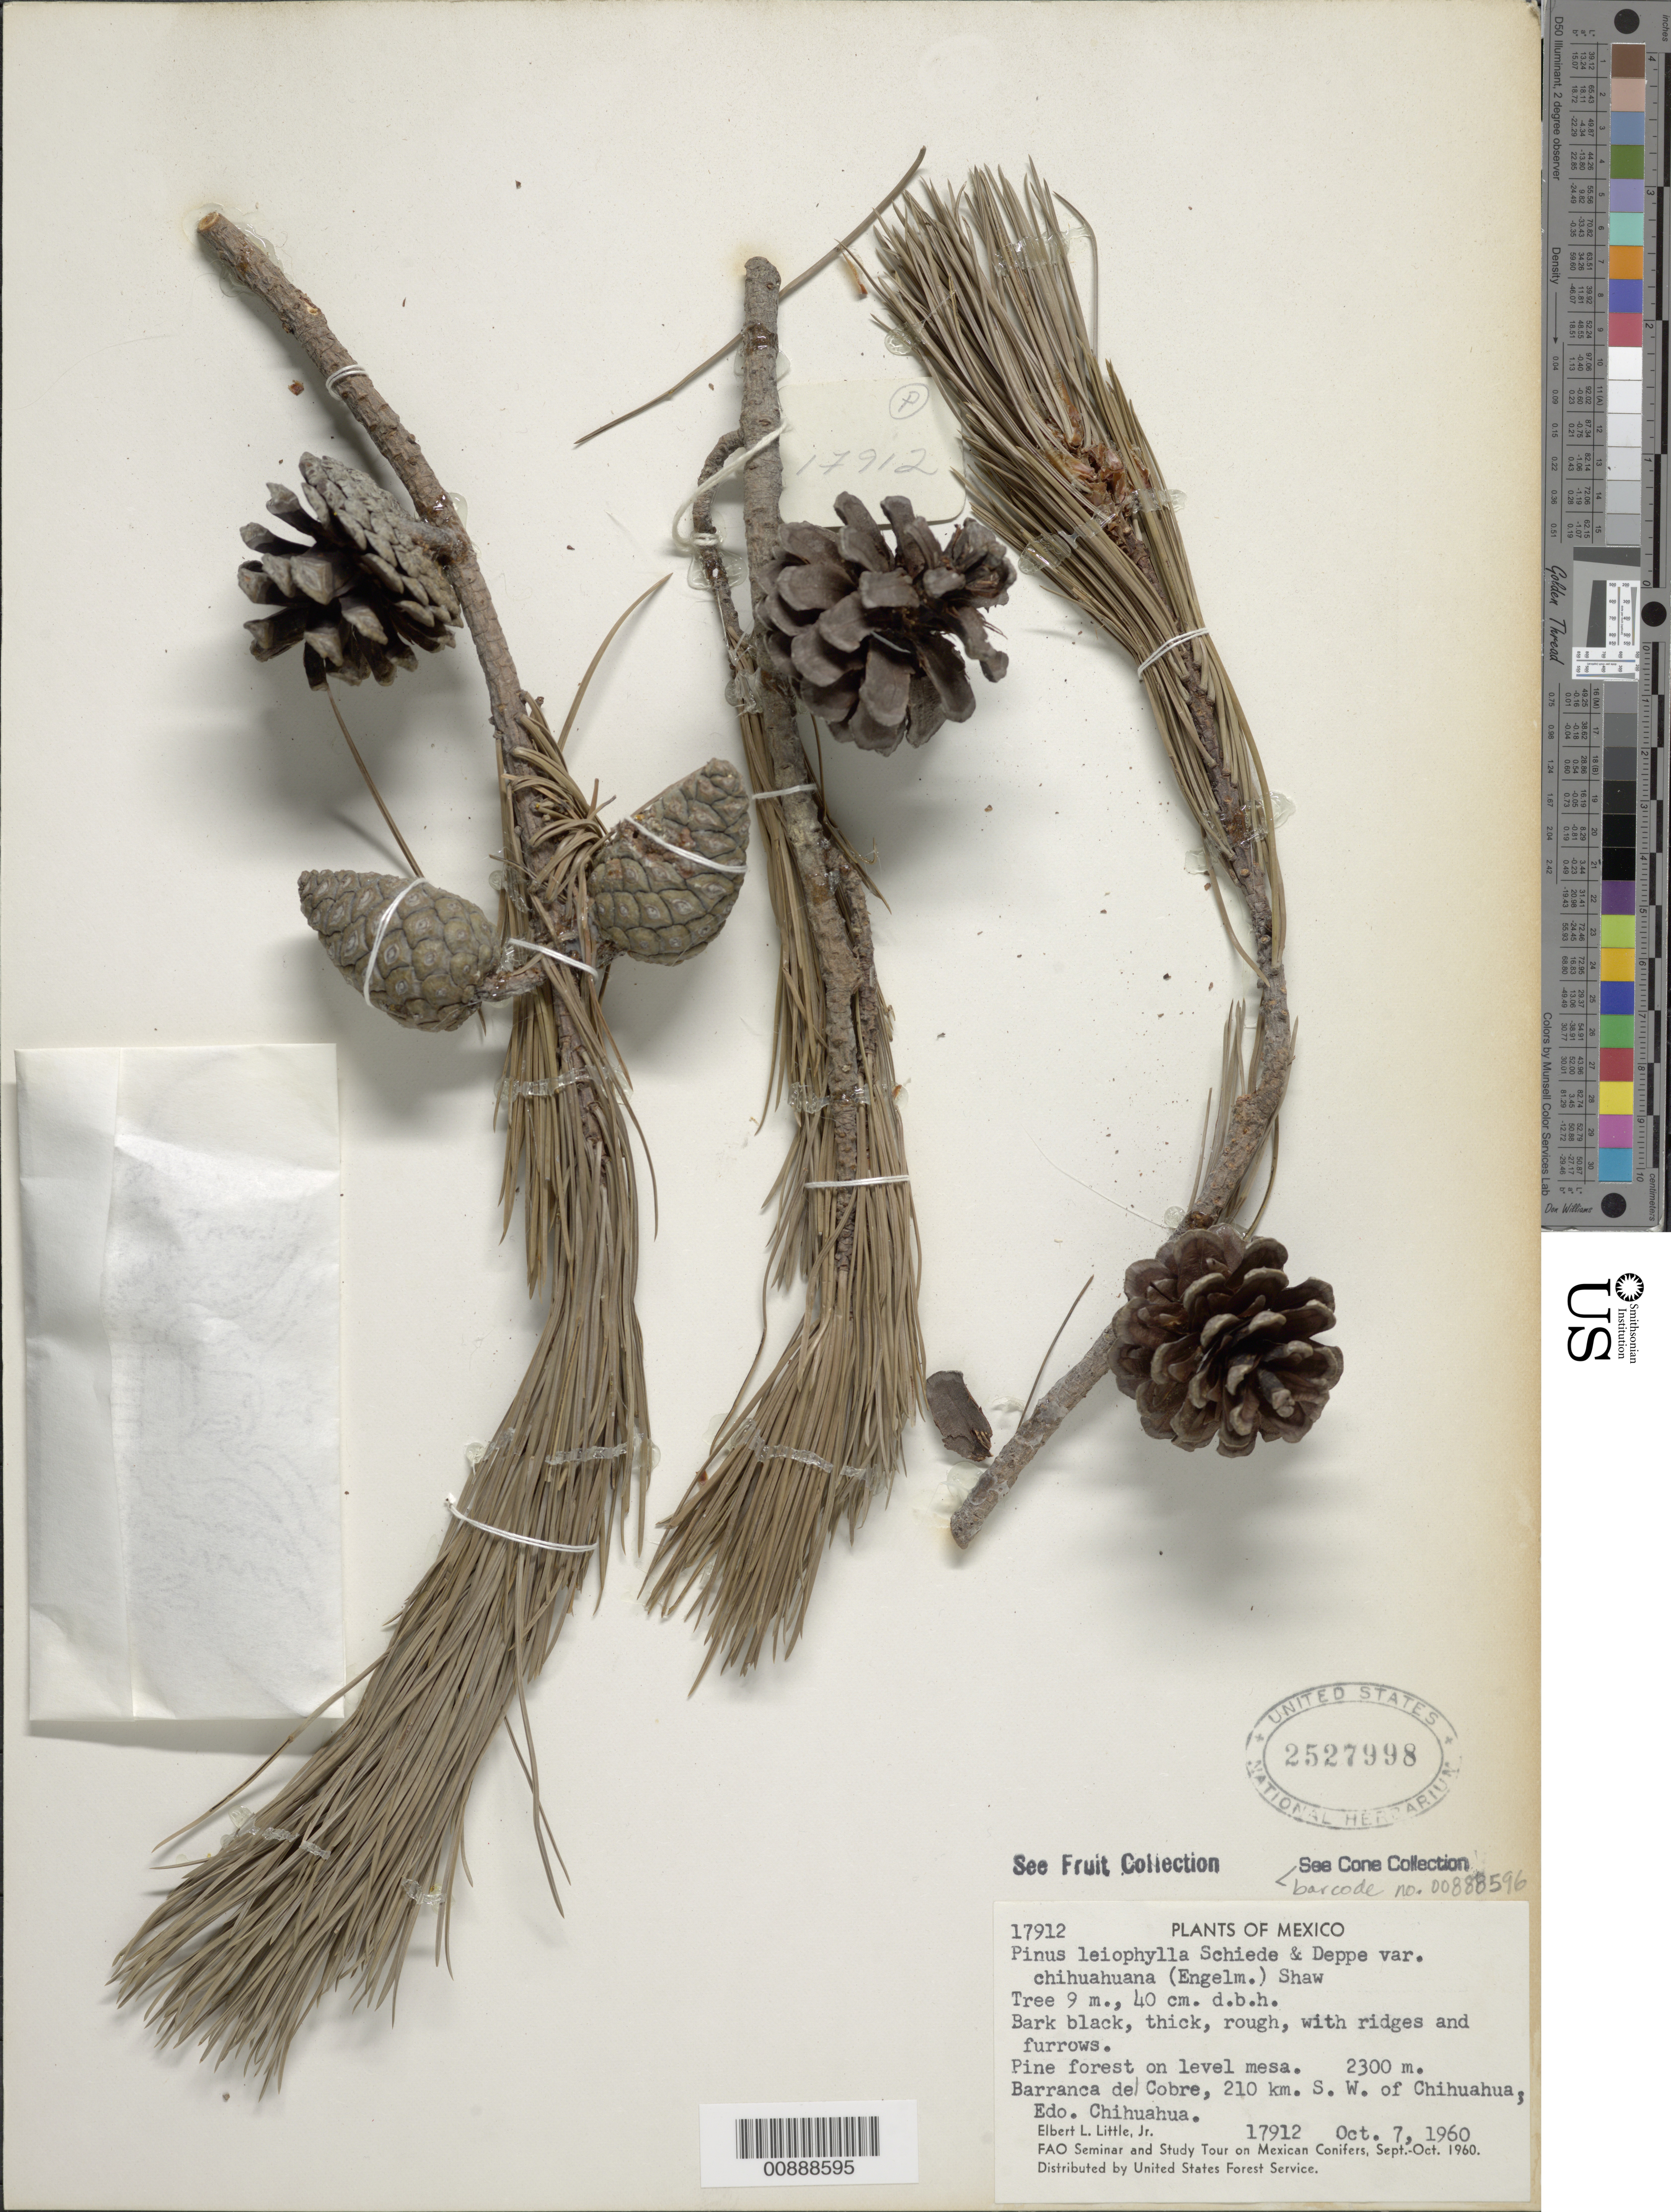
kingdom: Plantae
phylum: Tracheophyta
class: Pinopsida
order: Pinales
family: Pinaceae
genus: Pinus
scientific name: Pinus leiophylla var. chihuahuana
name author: (Engelm.) Shaw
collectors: E. L. Little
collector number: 17912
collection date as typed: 07 Oct 1960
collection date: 1960-10-07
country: Mexico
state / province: Chihuahua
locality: Barranca del Cobre, 210 km. SW of Chihuahua, Chihuahua.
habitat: Pine forest on level mesa.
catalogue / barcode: US 2527998